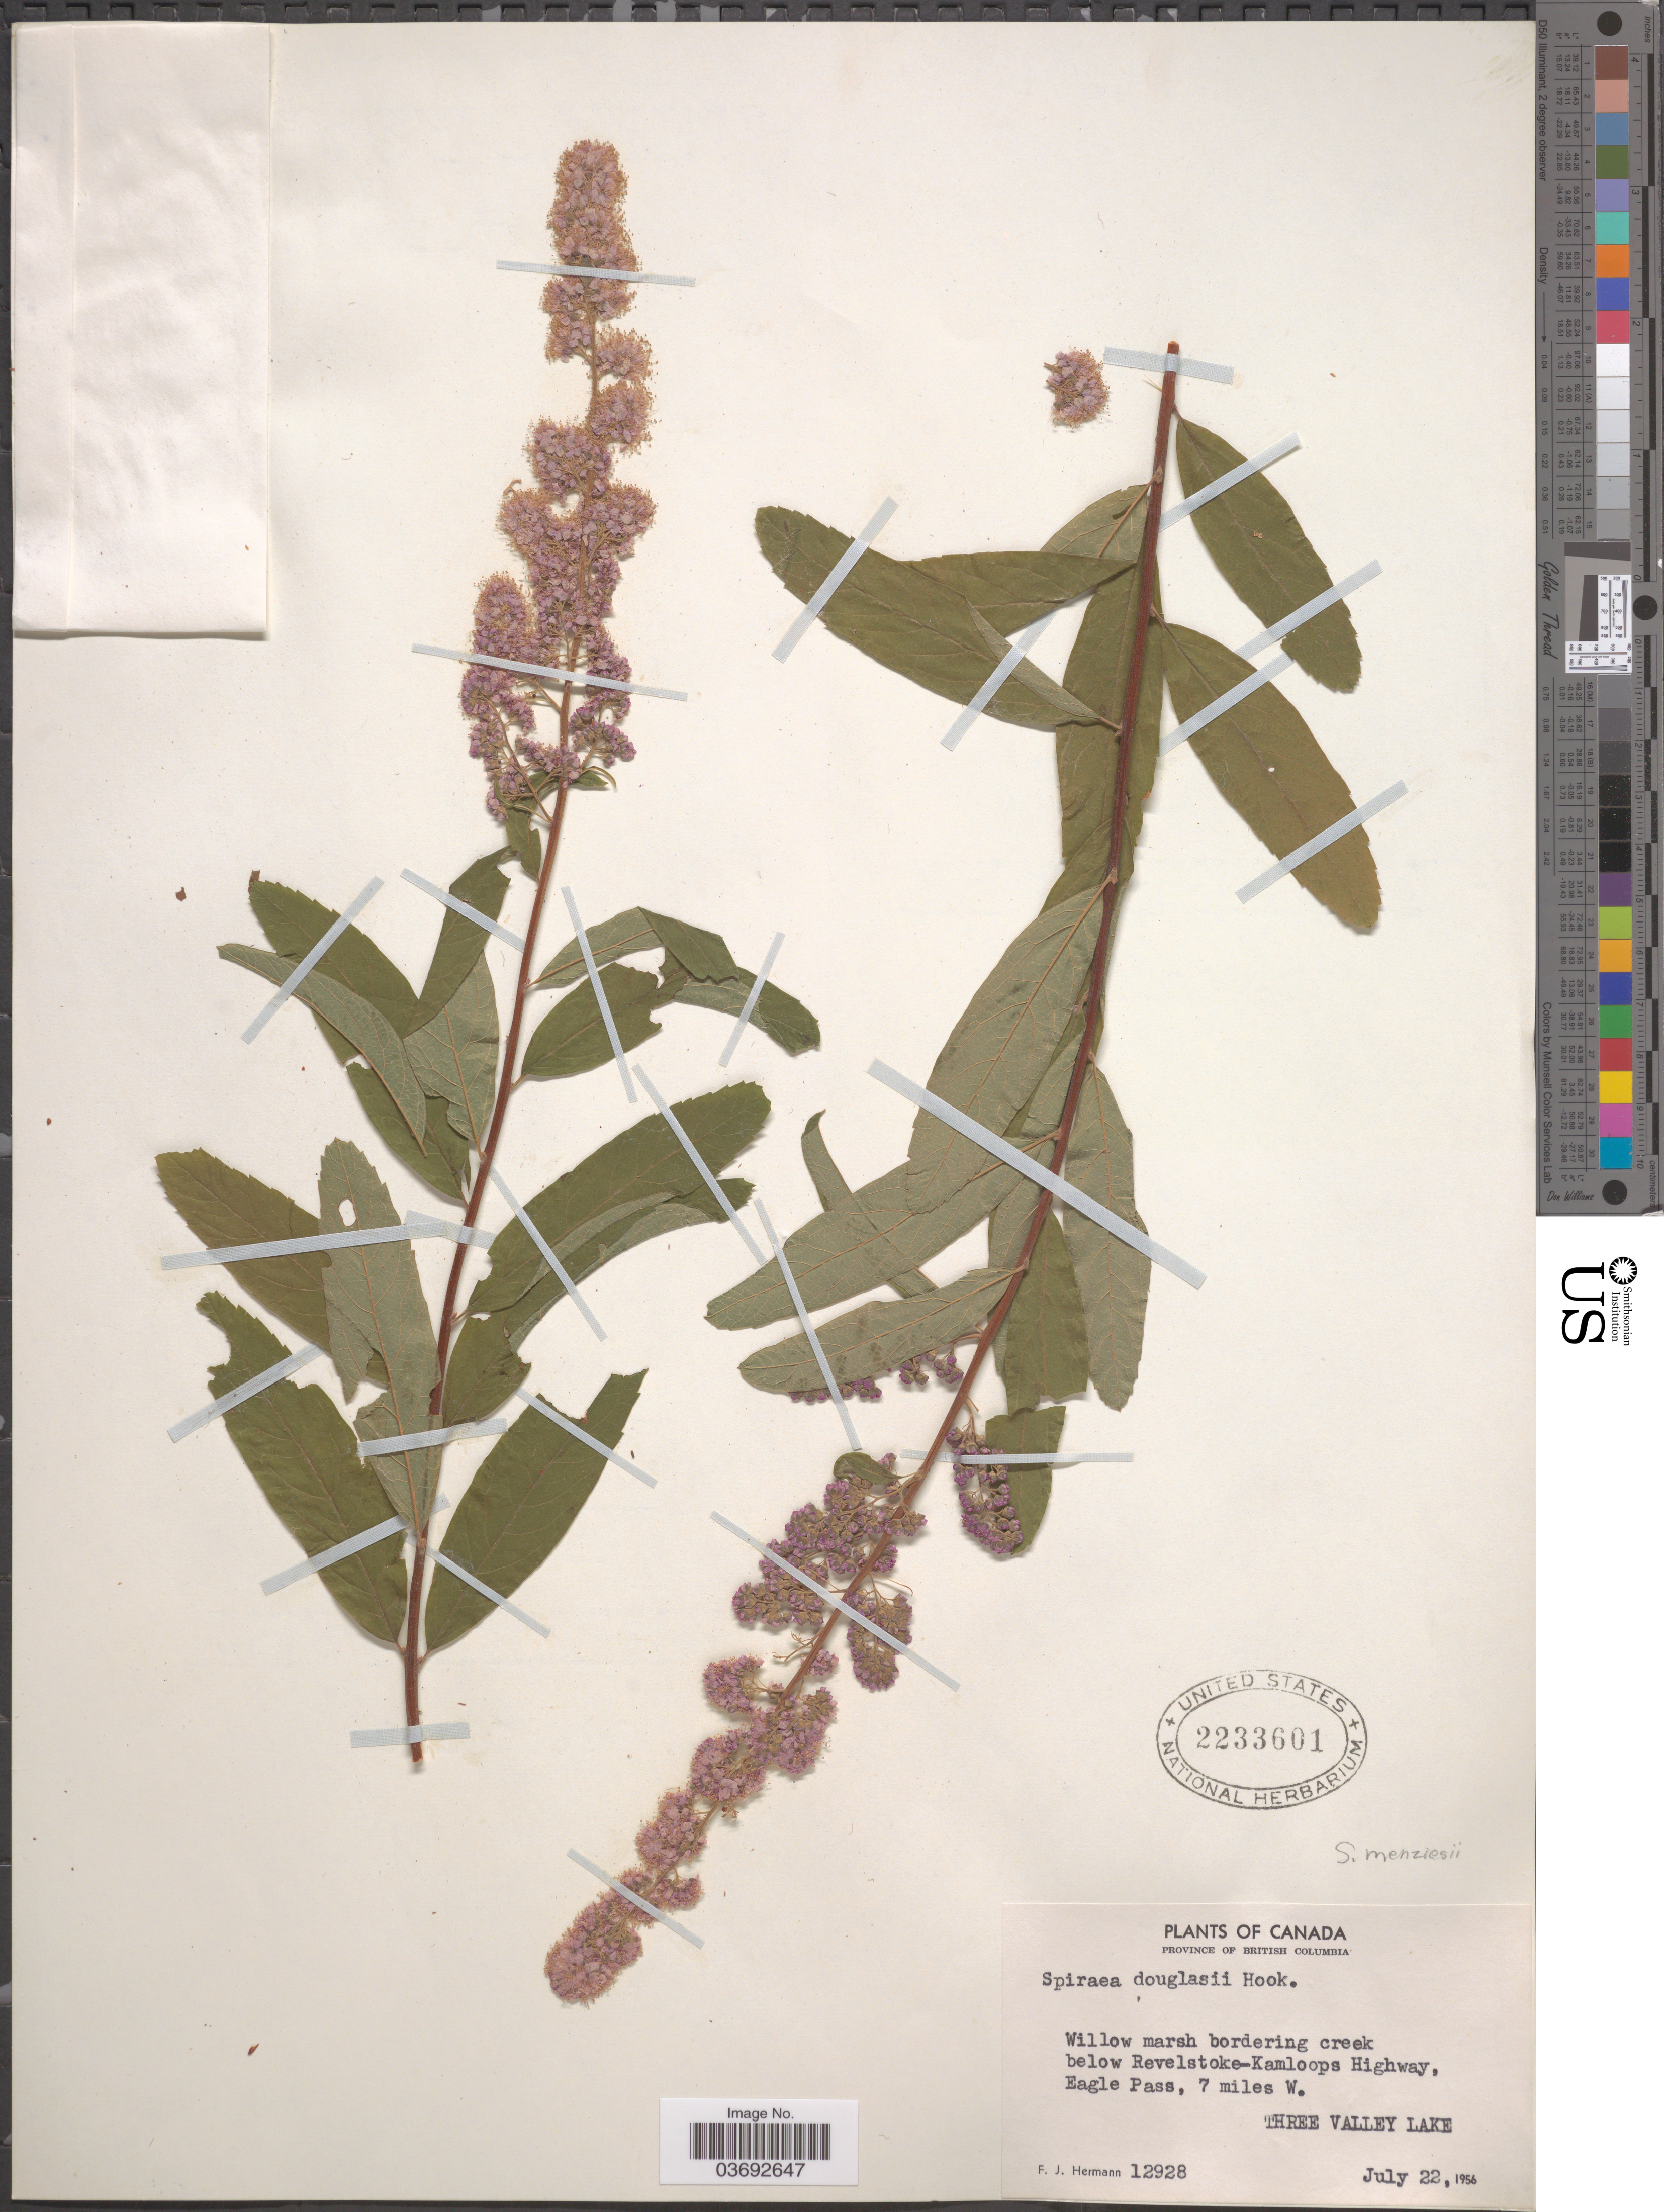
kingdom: Plantae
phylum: Tracheophyta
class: Magnoliopsida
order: Rosales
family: Rosaceae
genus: Spiraea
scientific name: Spiraea menziesii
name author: Hook.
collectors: F. J. Hermann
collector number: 12928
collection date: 1956-07-22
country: Canada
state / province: British Columbia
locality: Below Revelstoke-Kamloops Highway, Eagle Pass, 7 miles W. Three Valley Lake.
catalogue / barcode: US 2233601